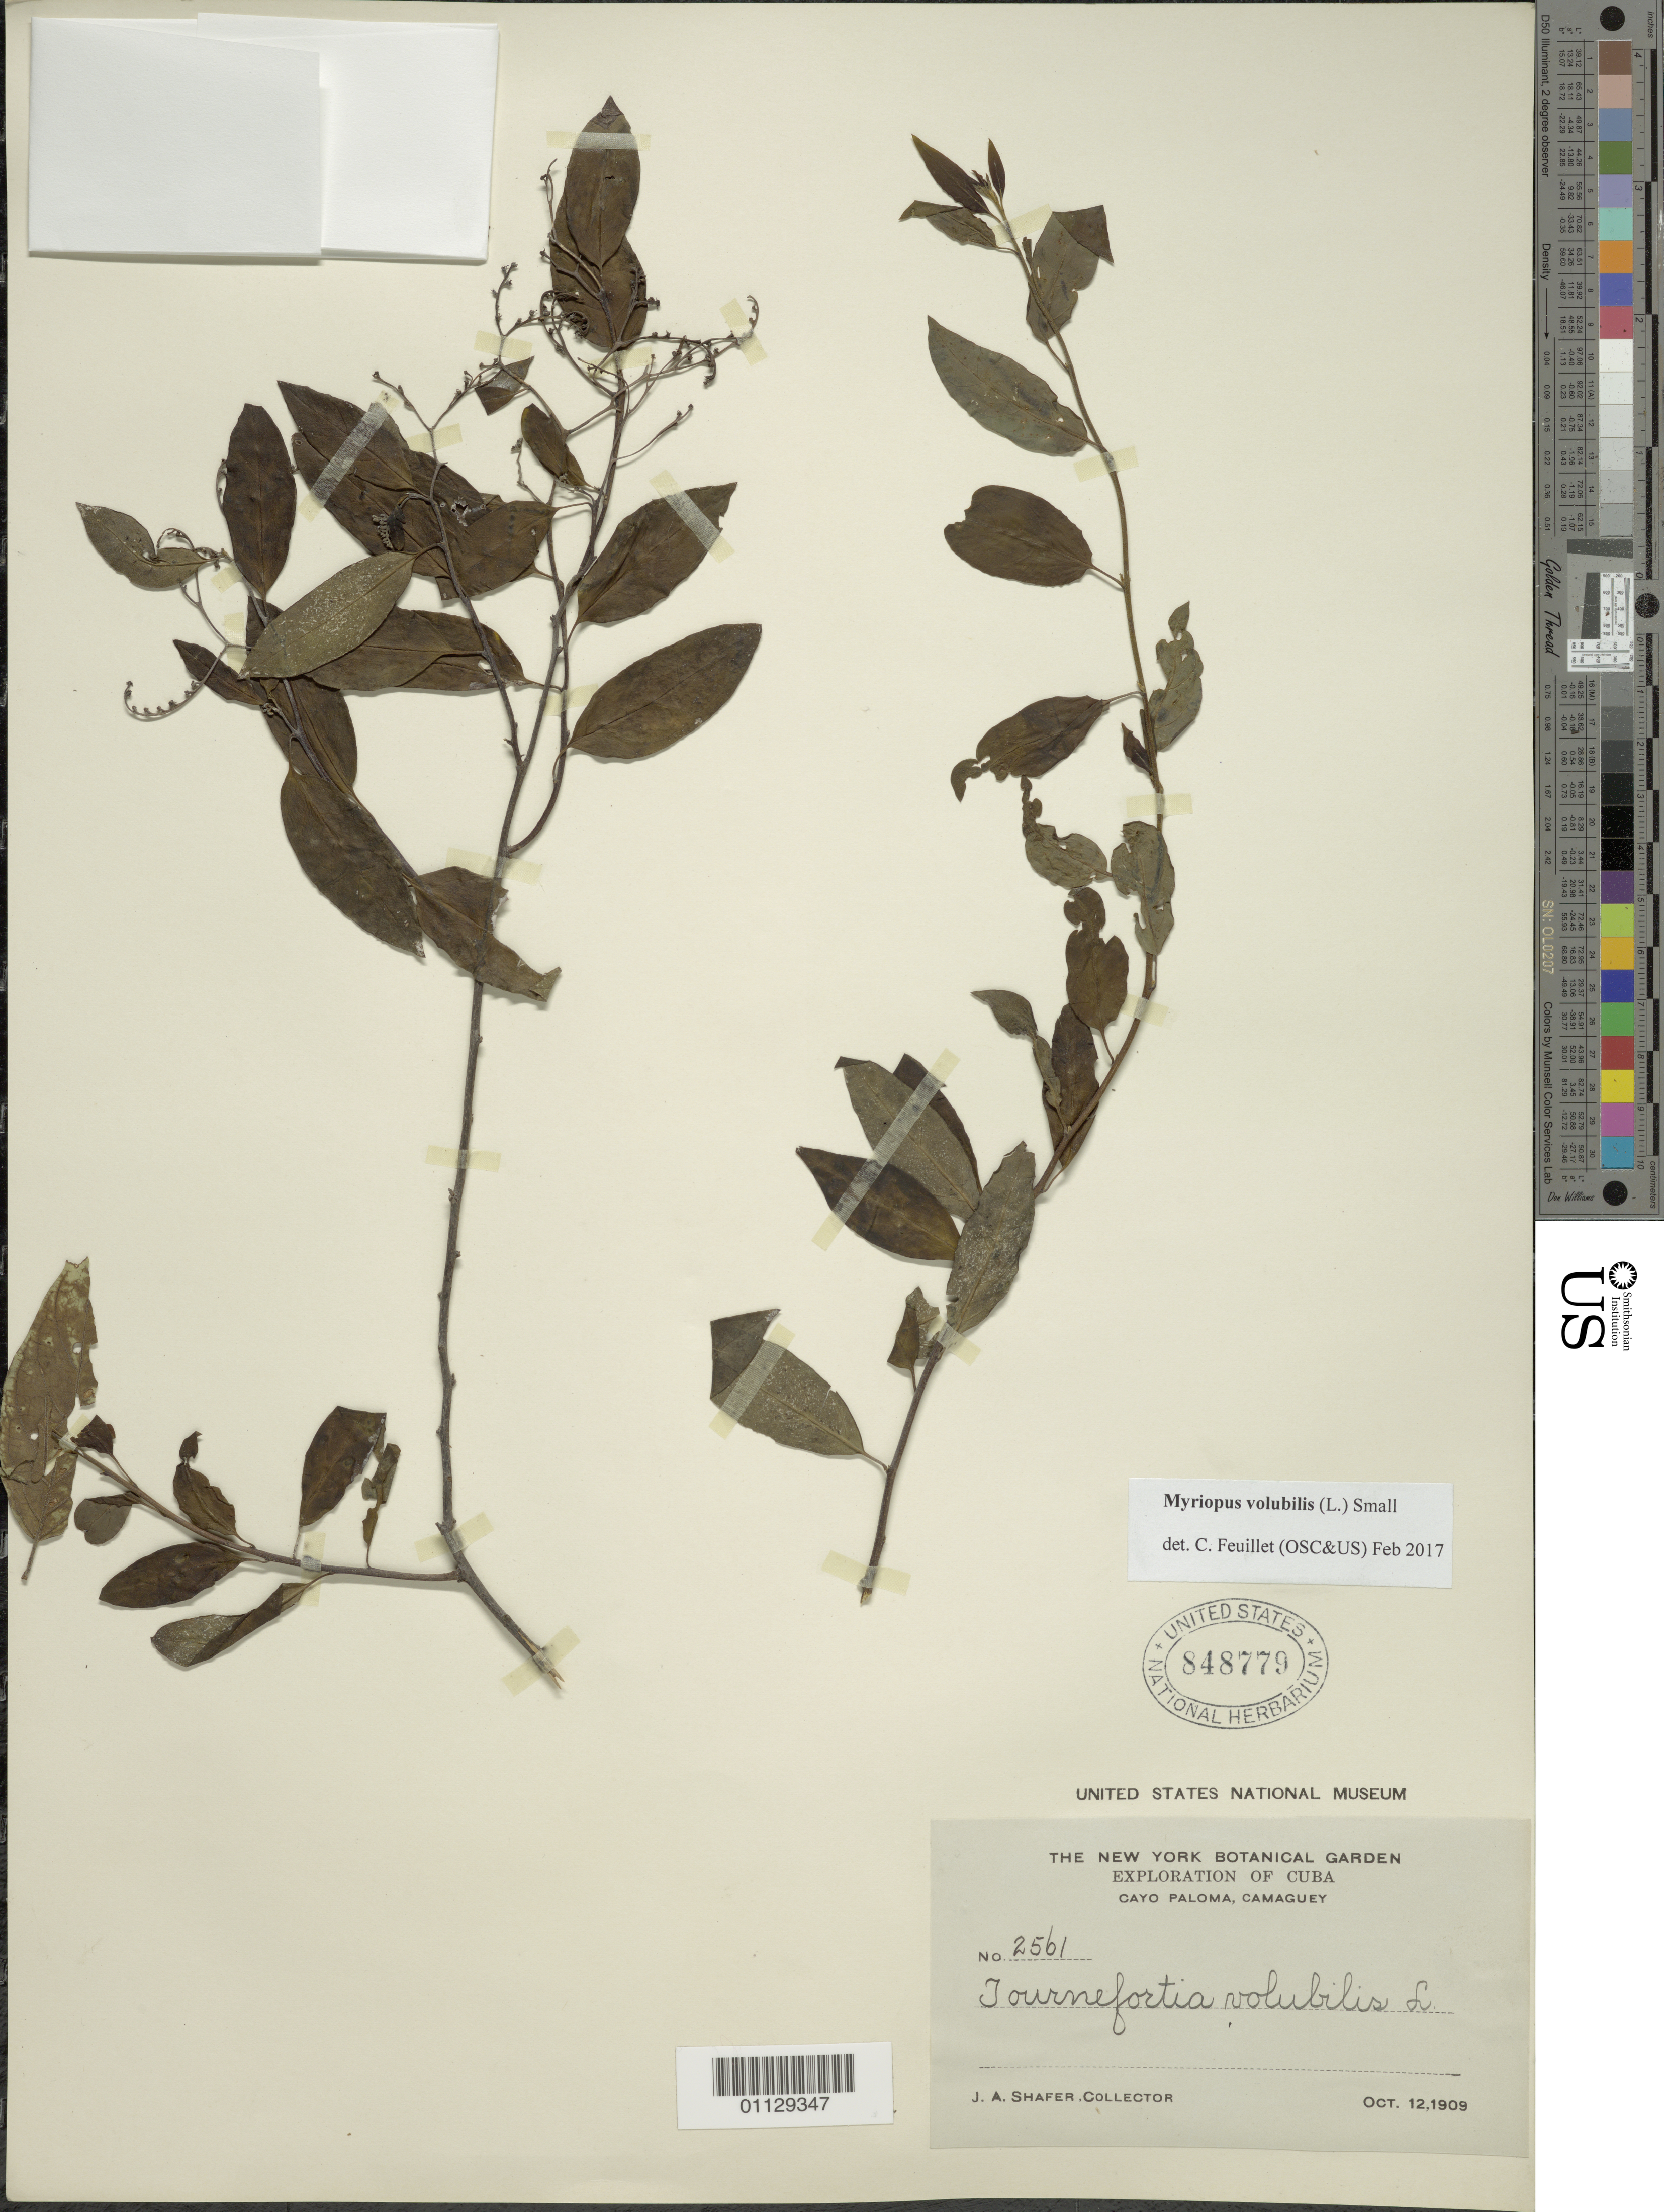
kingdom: Plantae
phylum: Tracheophyta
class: Magnoliopsida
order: Boraginales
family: Heliotropiaceae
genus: Myriopus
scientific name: Myriopus volubilis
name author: (L.) Small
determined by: Feuillet, C.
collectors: J. A. Shafer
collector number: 2561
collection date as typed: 12 Oct 1909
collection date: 1909-10-12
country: Cuba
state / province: Camagüey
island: Cuba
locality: Cayo Paloma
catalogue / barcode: US 848779